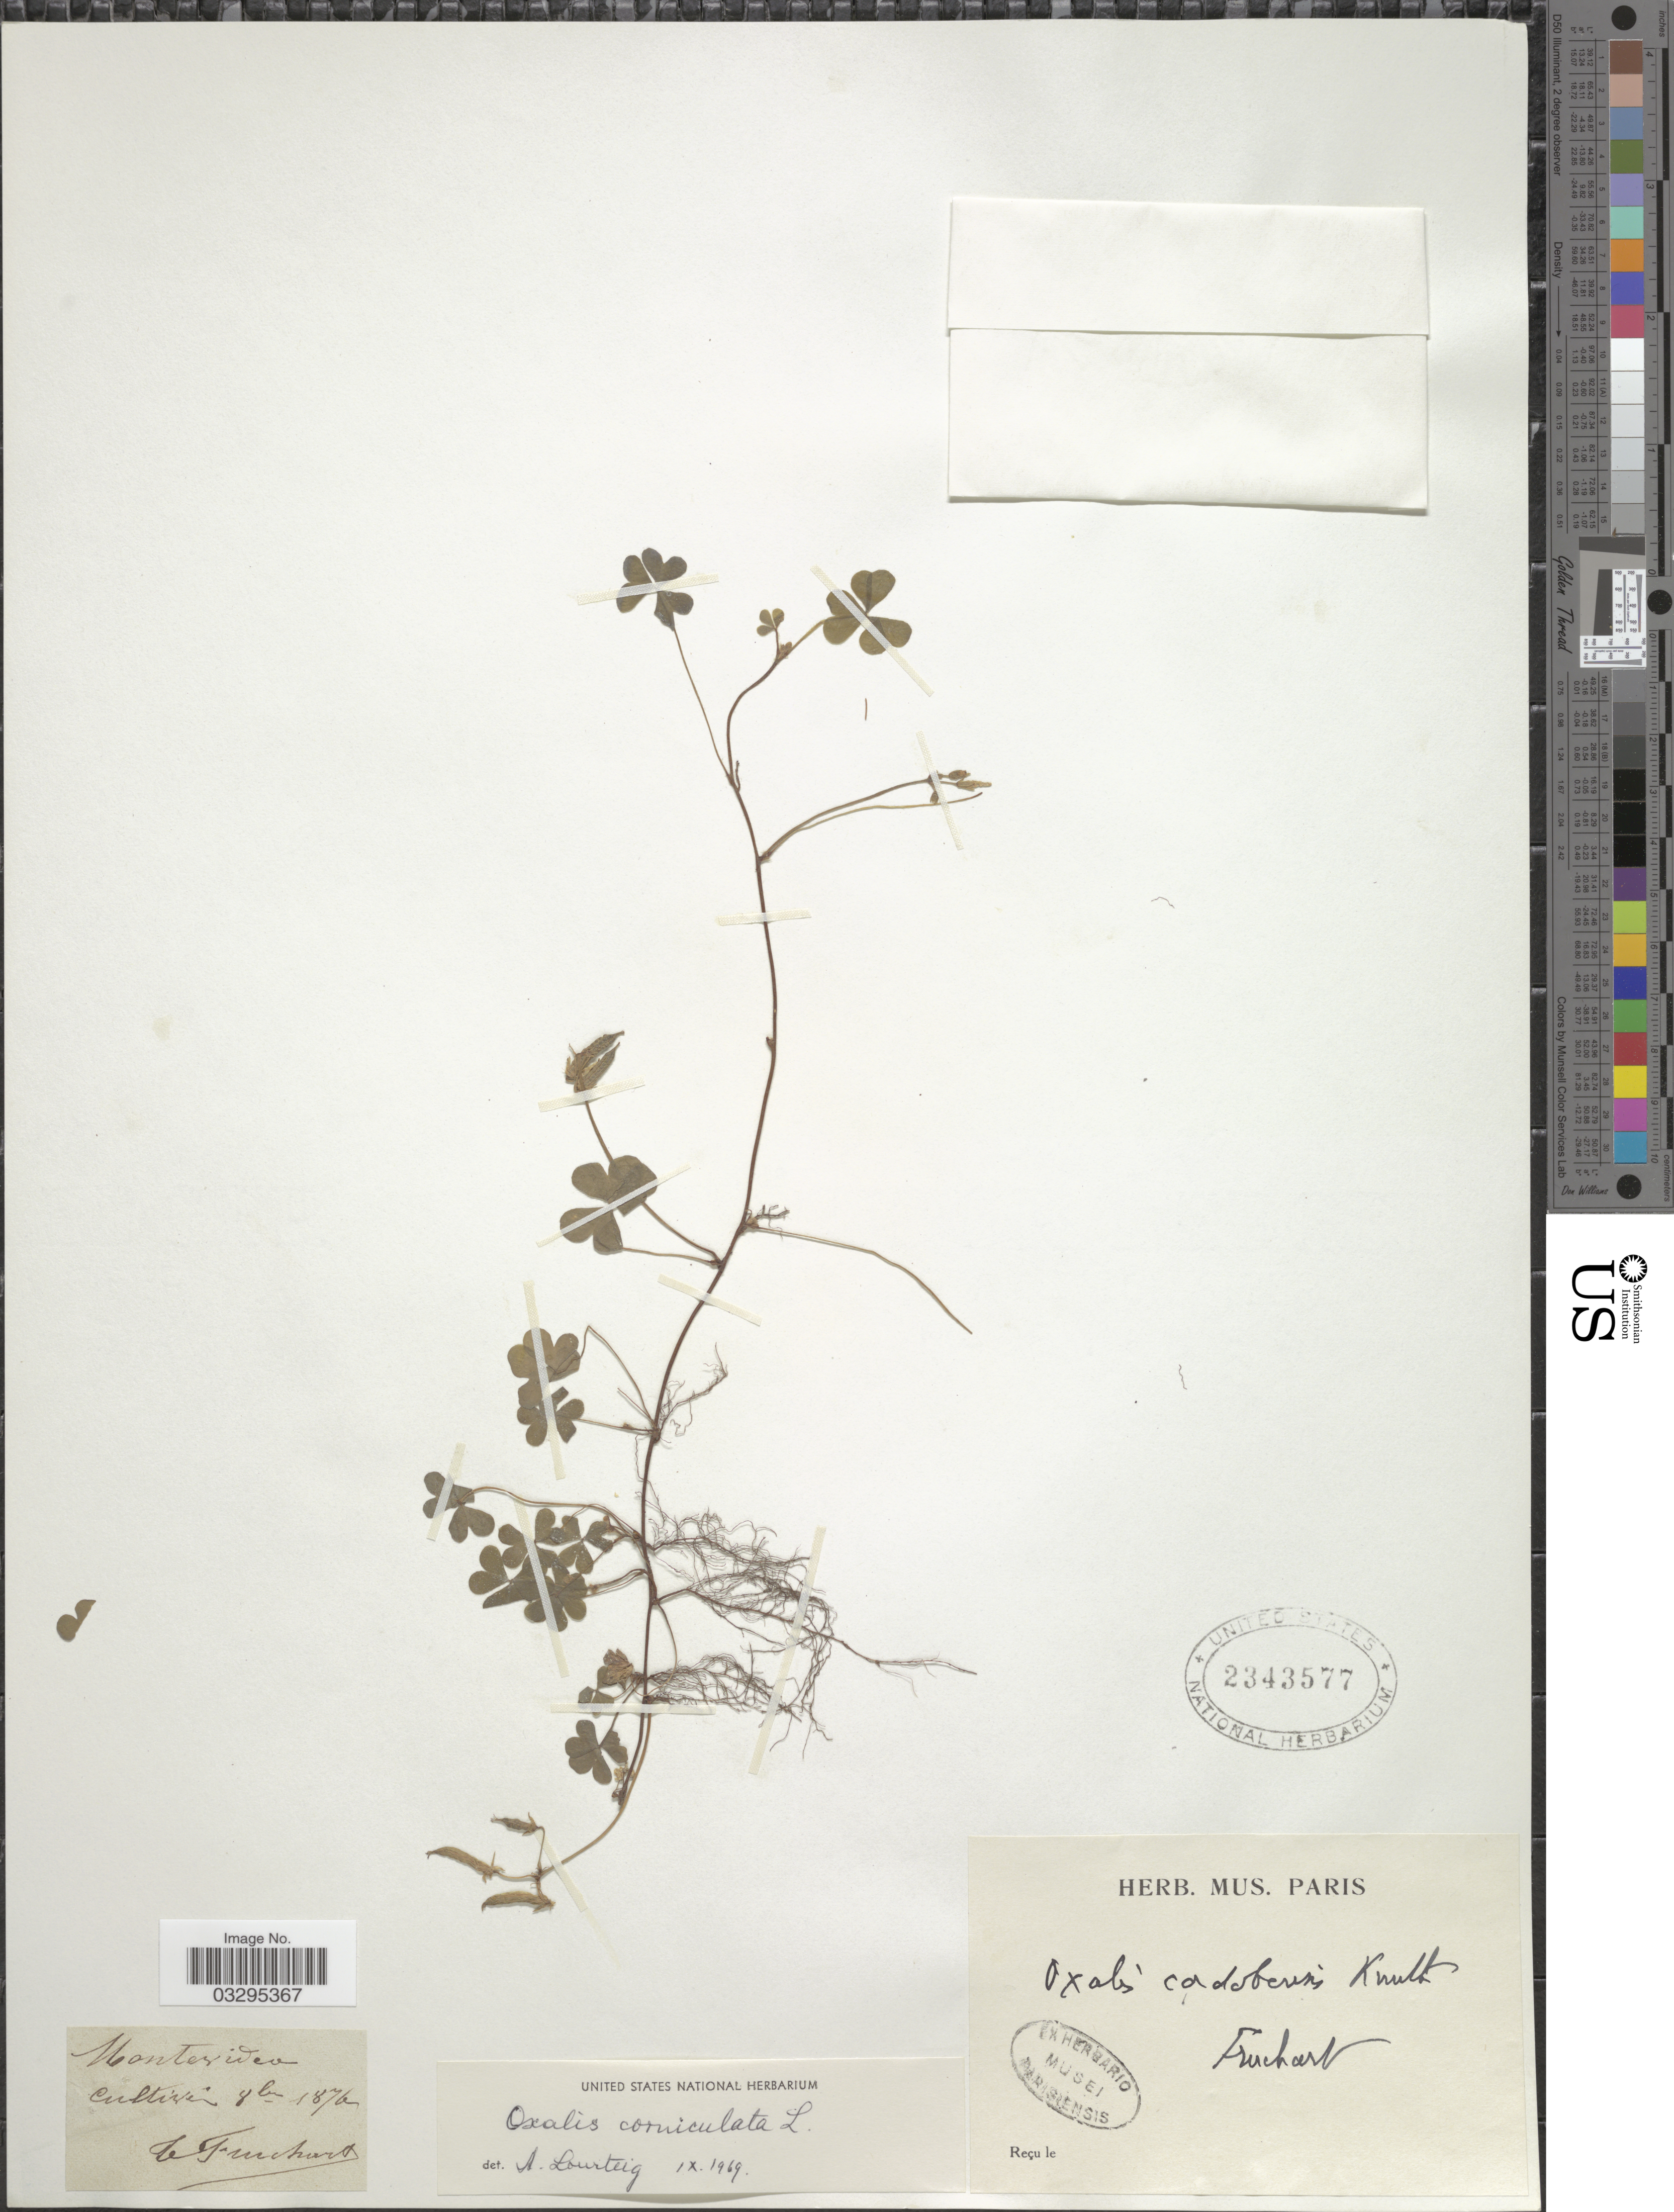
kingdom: Plantae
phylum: Tracheophyta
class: Magnoliopsida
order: Oxalidales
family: Oxalidaceae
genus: Oxalis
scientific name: Oxalis corniculata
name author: L.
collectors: Fruchart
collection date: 1876-10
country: Uruguay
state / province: Montevideo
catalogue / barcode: US 2343577